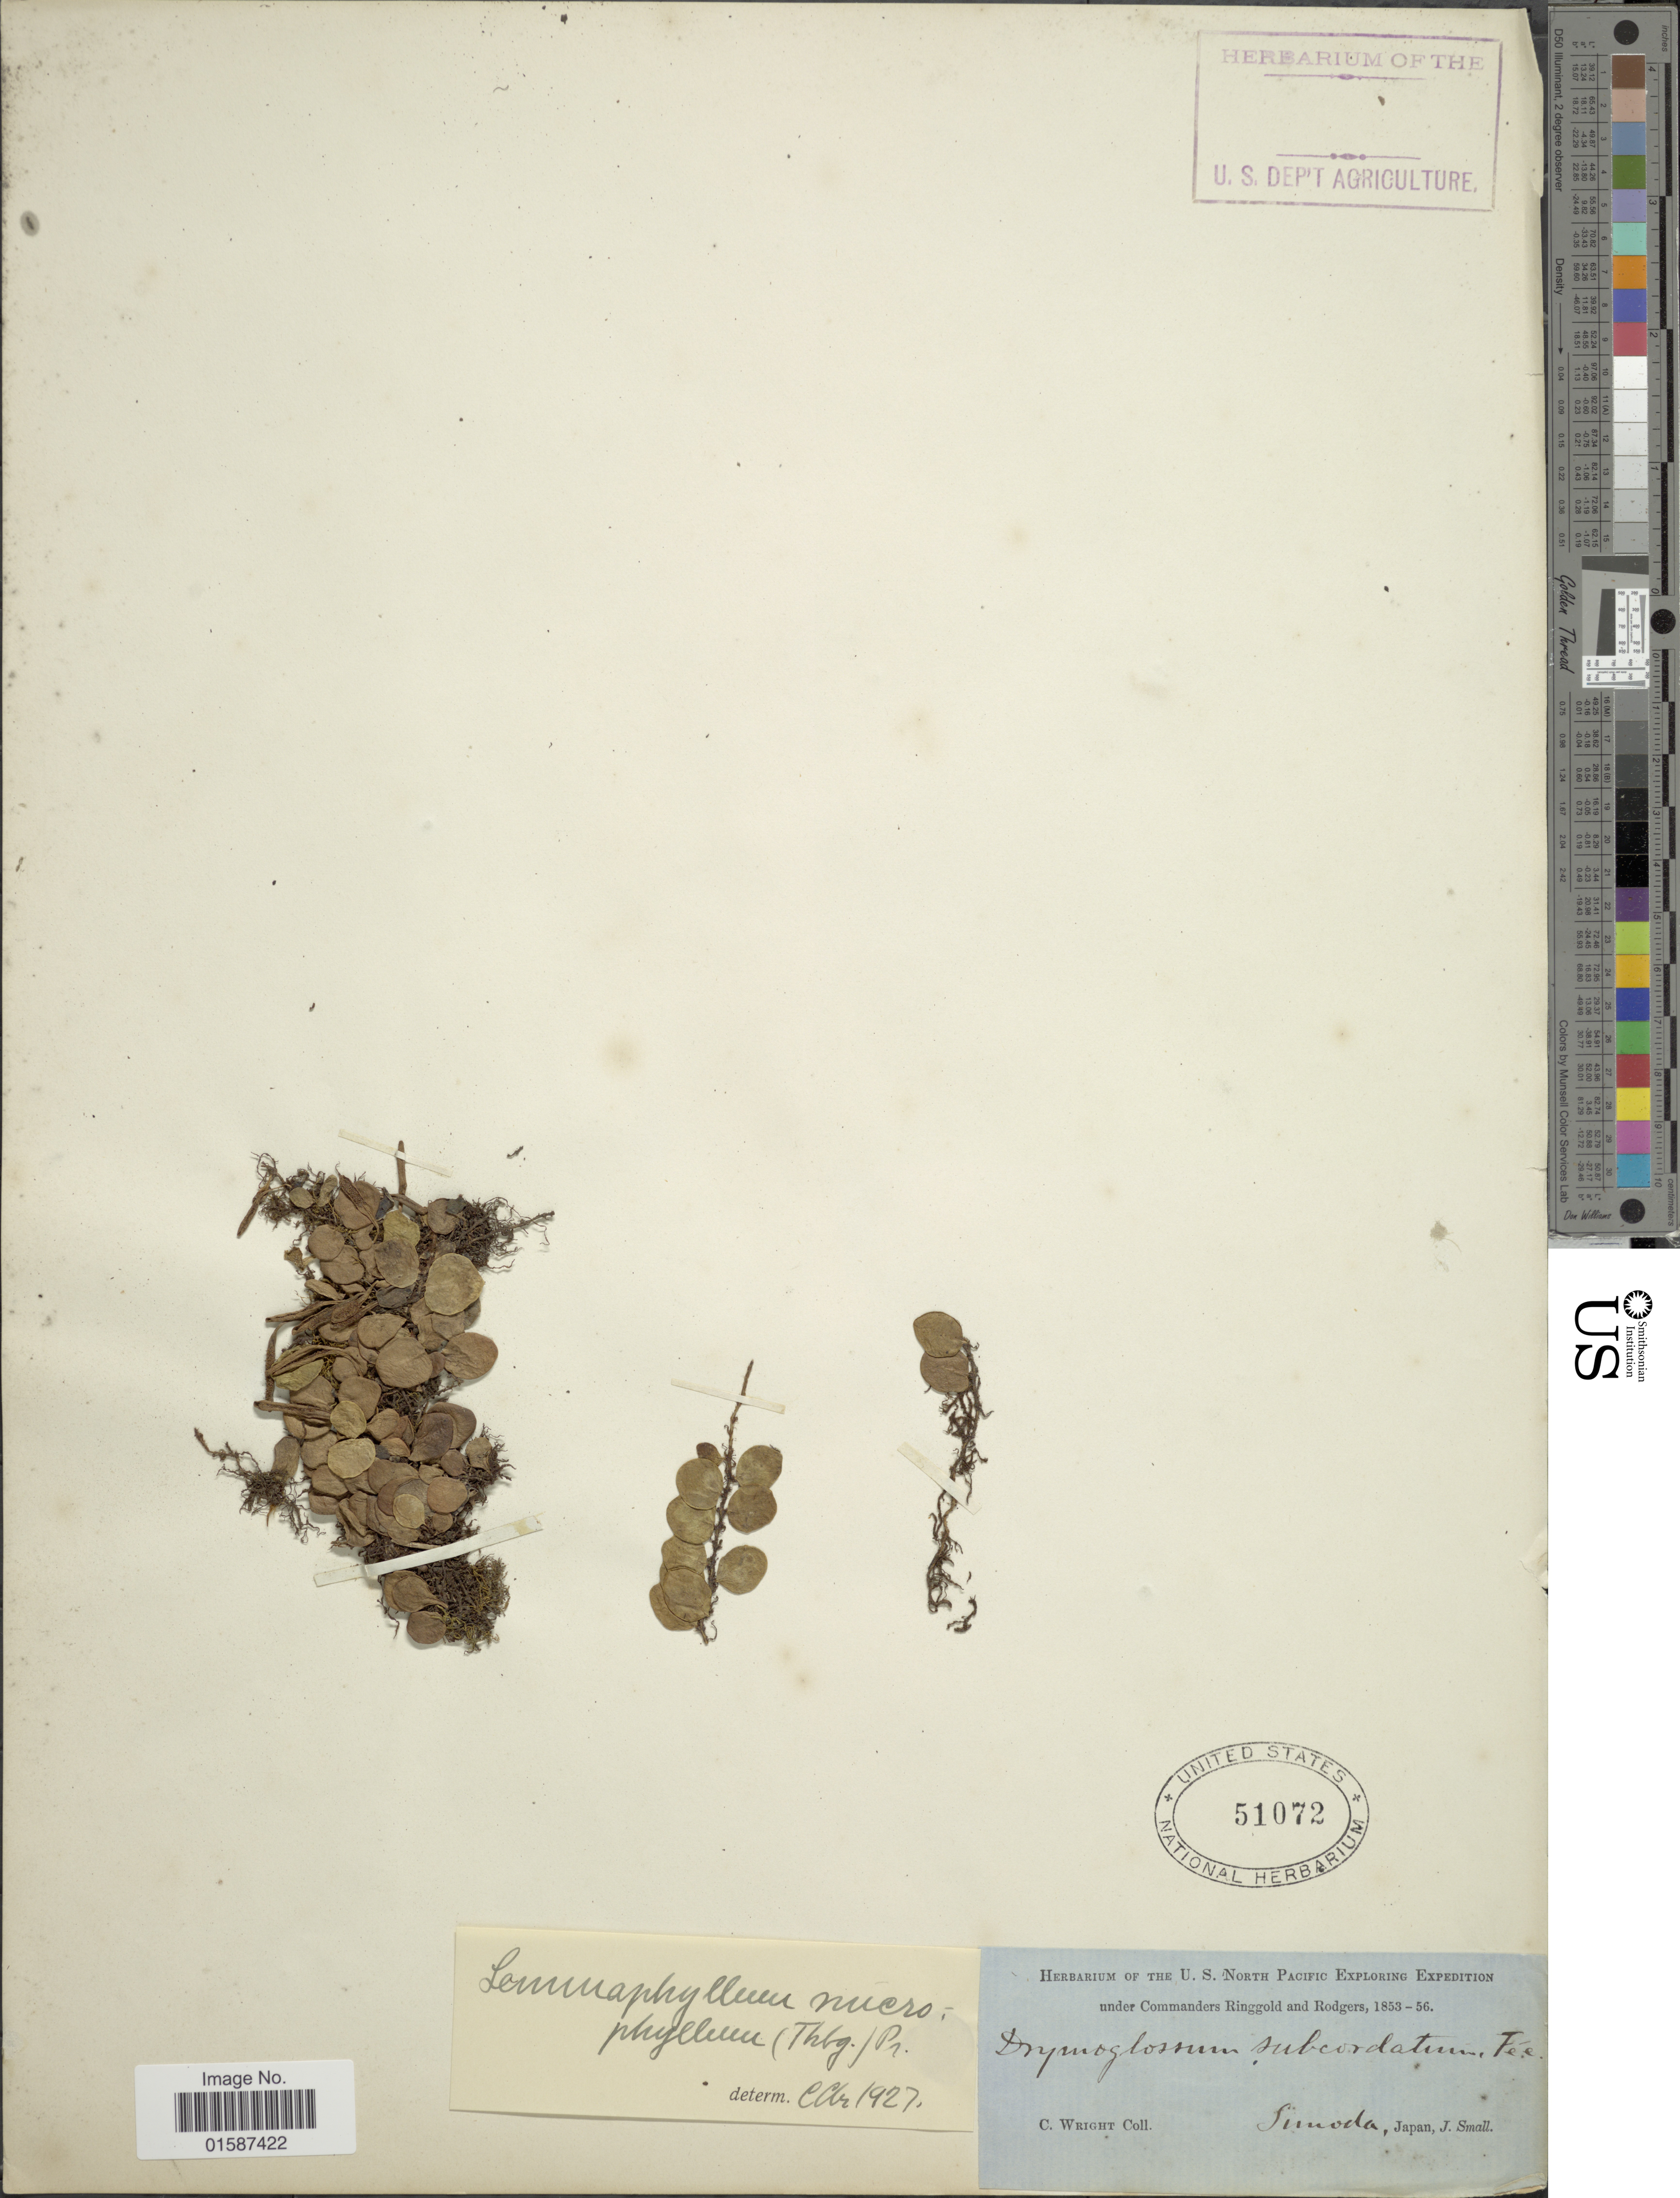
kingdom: Plantae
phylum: Tracheophyta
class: Polypodiopsida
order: Polypodiales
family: Polypodiaceae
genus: Lemmaphyllum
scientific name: Lemmaphyllum microphyllum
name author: C. Presl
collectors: C. Wright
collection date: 1853/1856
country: Japan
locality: Sinoda, Japan, J. Small [unsure placement]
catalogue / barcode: US 51072